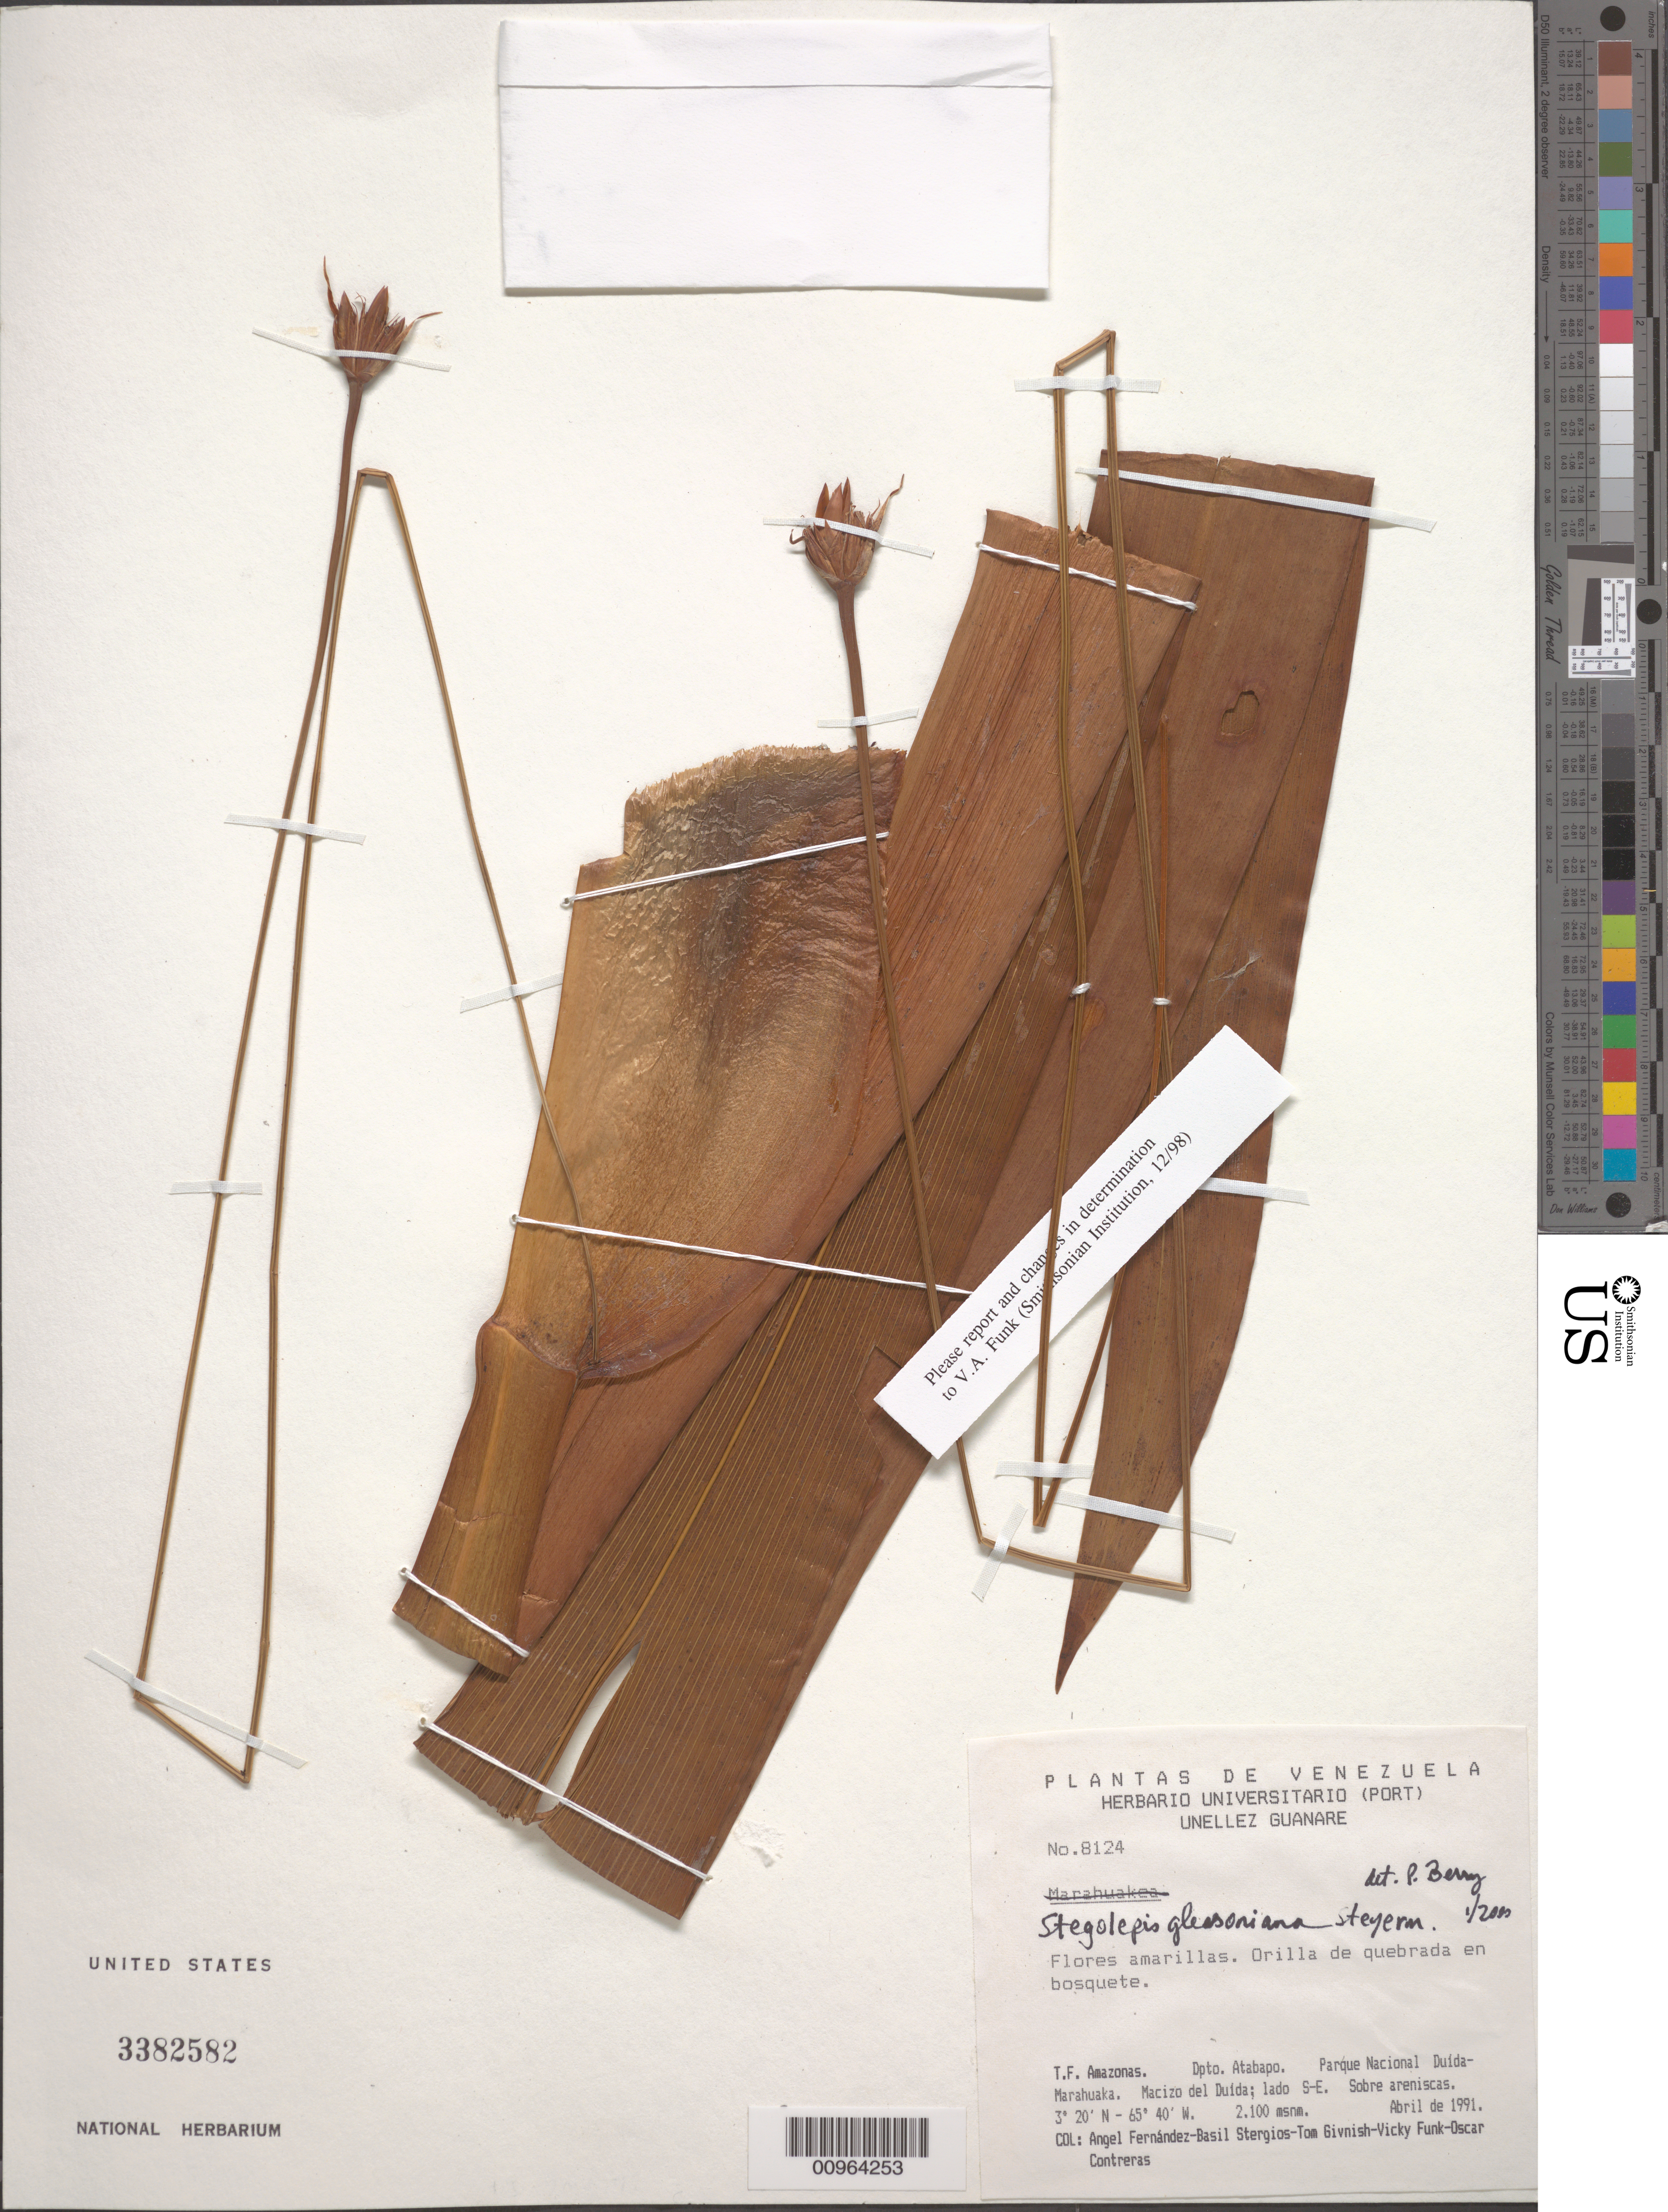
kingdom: Plantae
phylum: Tracheophyta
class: Liliopsida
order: Poales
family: Rapateaceae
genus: Stegolepis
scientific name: Stegolepis gleasoniana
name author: Steyerm.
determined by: Berry, P. E., (WIS), University of Wisconsin - Madison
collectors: A. Fernández, B. G. Stergios, T. J. Givnish, V. Funk & O. Contreras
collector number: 8124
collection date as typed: Apr-91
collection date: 1991-04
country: Venezuela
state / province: Amazonas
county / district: Atabapo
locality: Parque Nacional Duída-Marahuaka, Macizo del Duída, lado SE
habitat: Orilla de quebrada en bosqute; sobre areniscas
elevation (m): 2100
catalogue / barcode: US 3382582